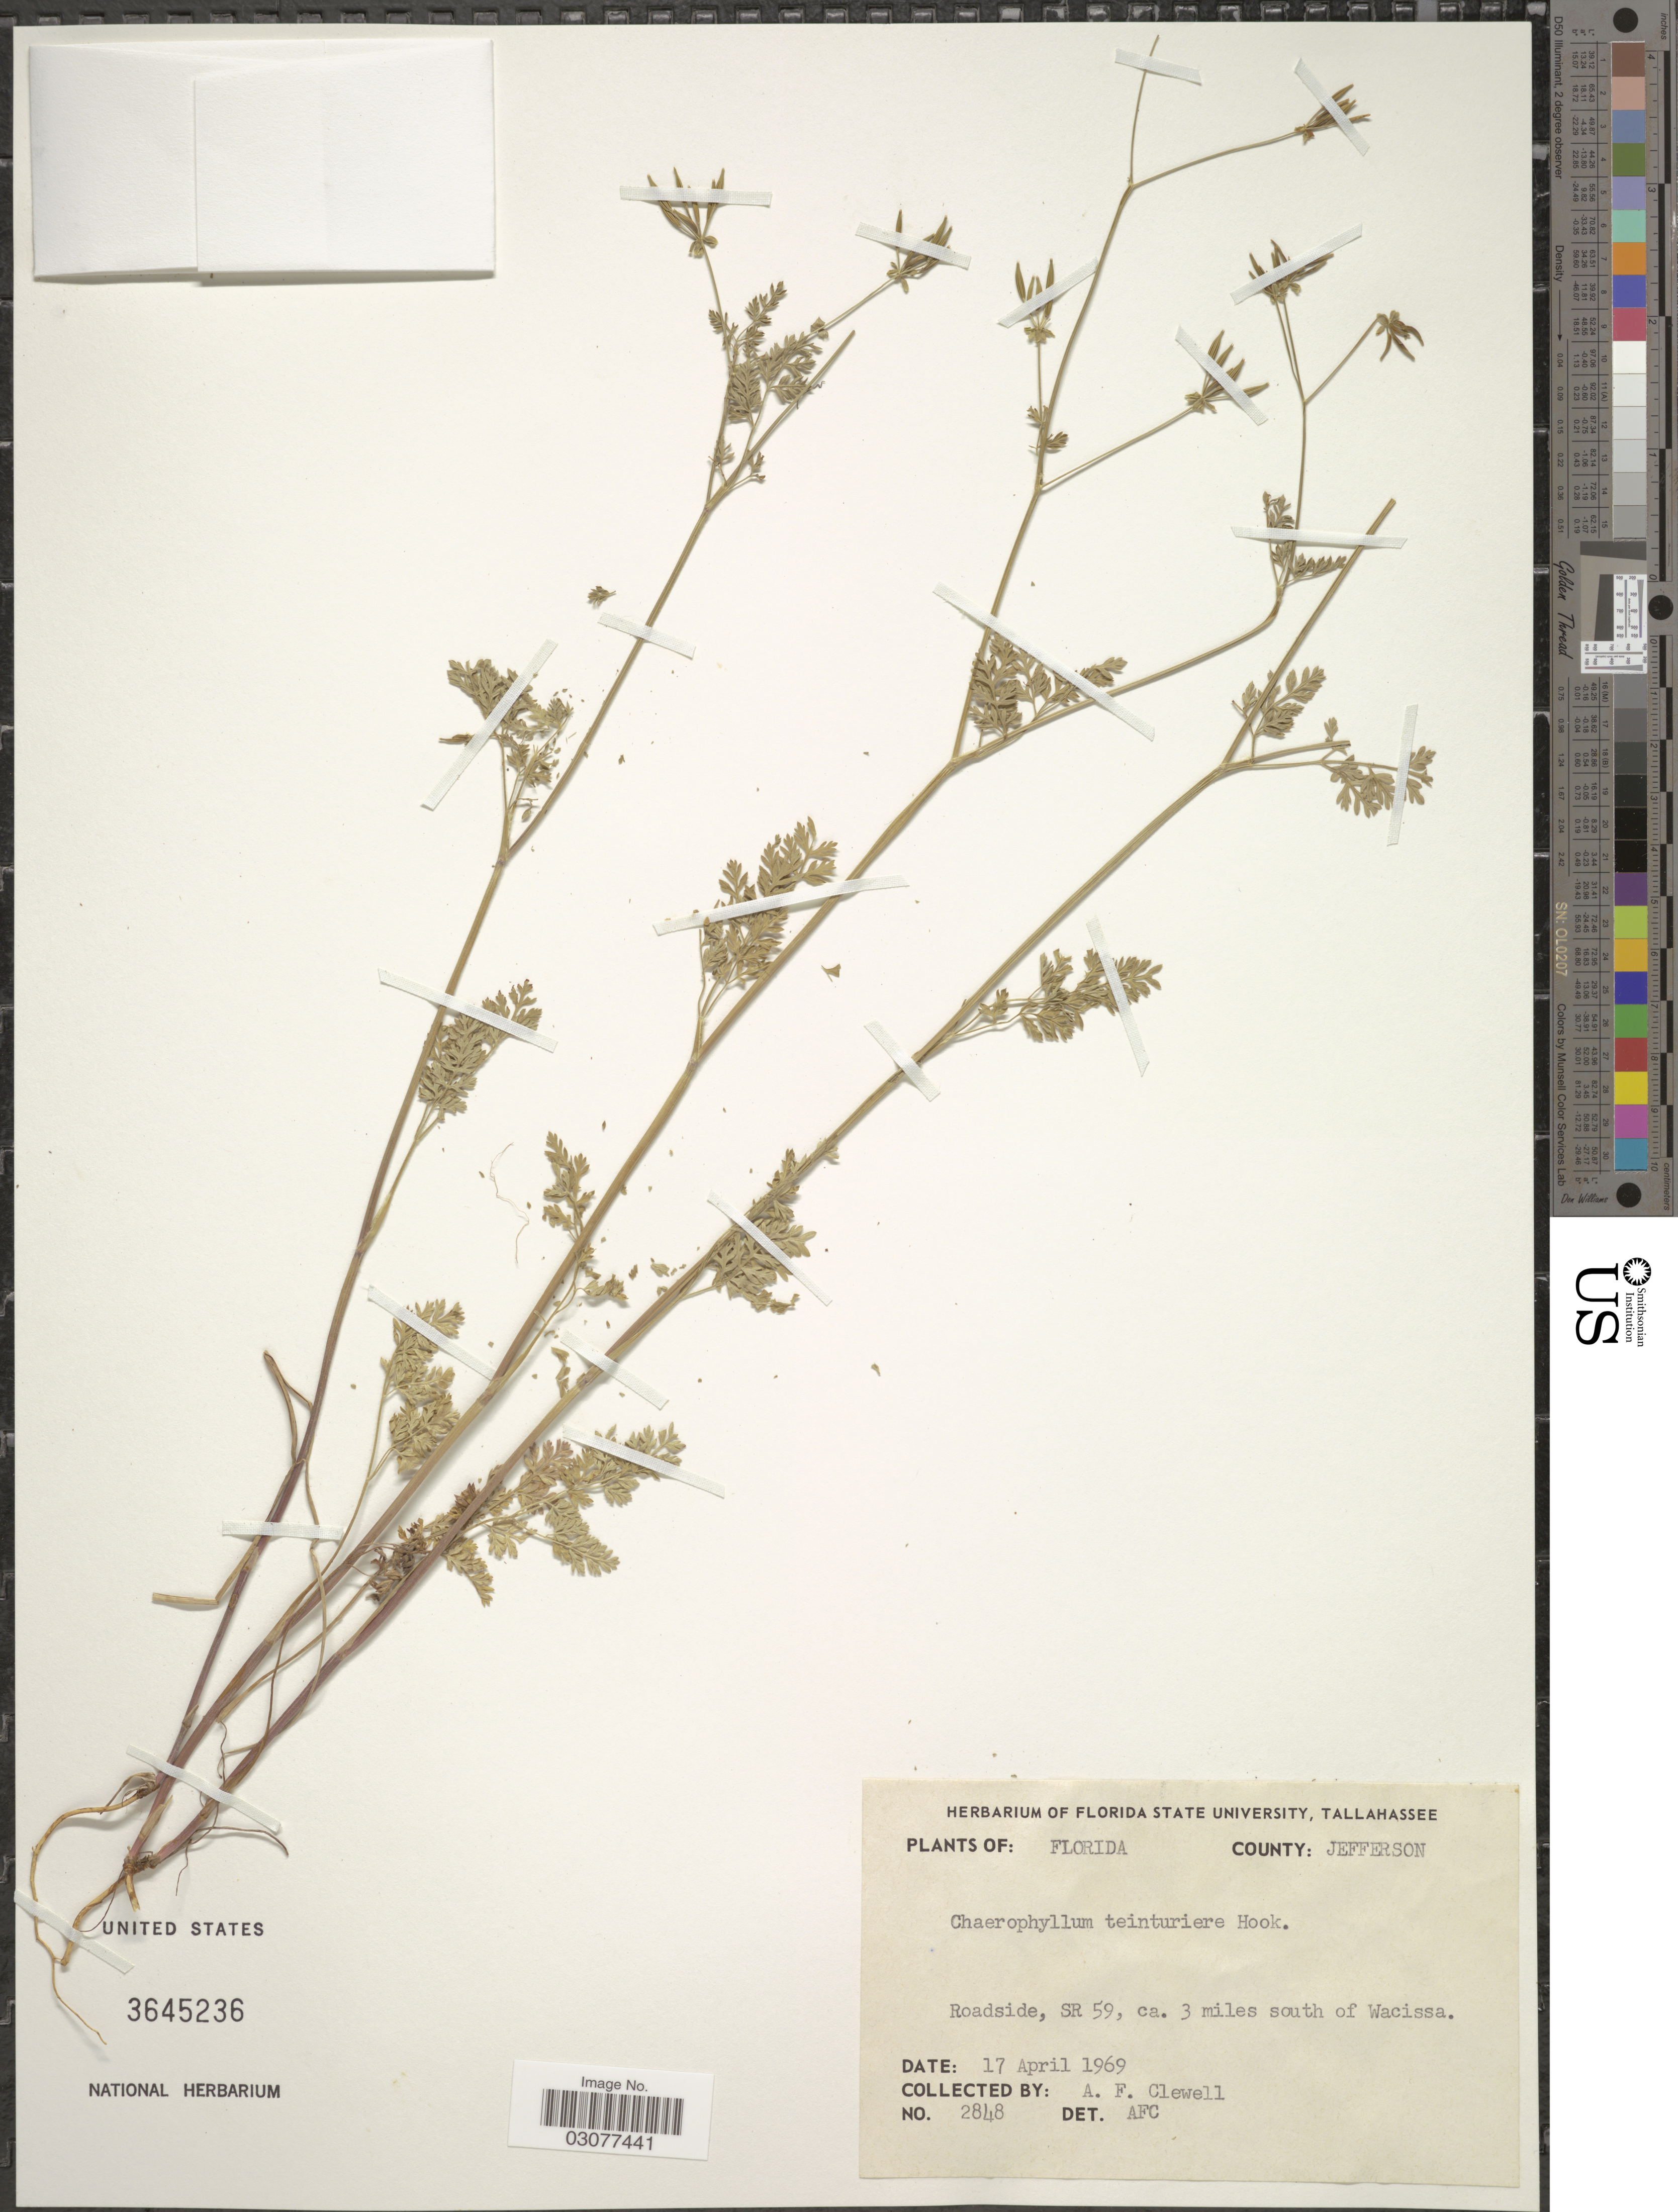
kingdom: Plantae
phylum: Tracheophyta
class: Magnoliopsida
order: Apiales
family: Apiaceae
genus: Chaerophyllum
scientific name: Chaerophyllum tainturieri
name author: Hook.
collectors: A. Clewell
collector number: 2848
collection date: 1969-04-17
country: United States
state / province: Florida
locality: County: Jefferson, Roadsidem SR 59, ca. 3 miles south of Wacissa.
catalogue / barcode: US 3645236